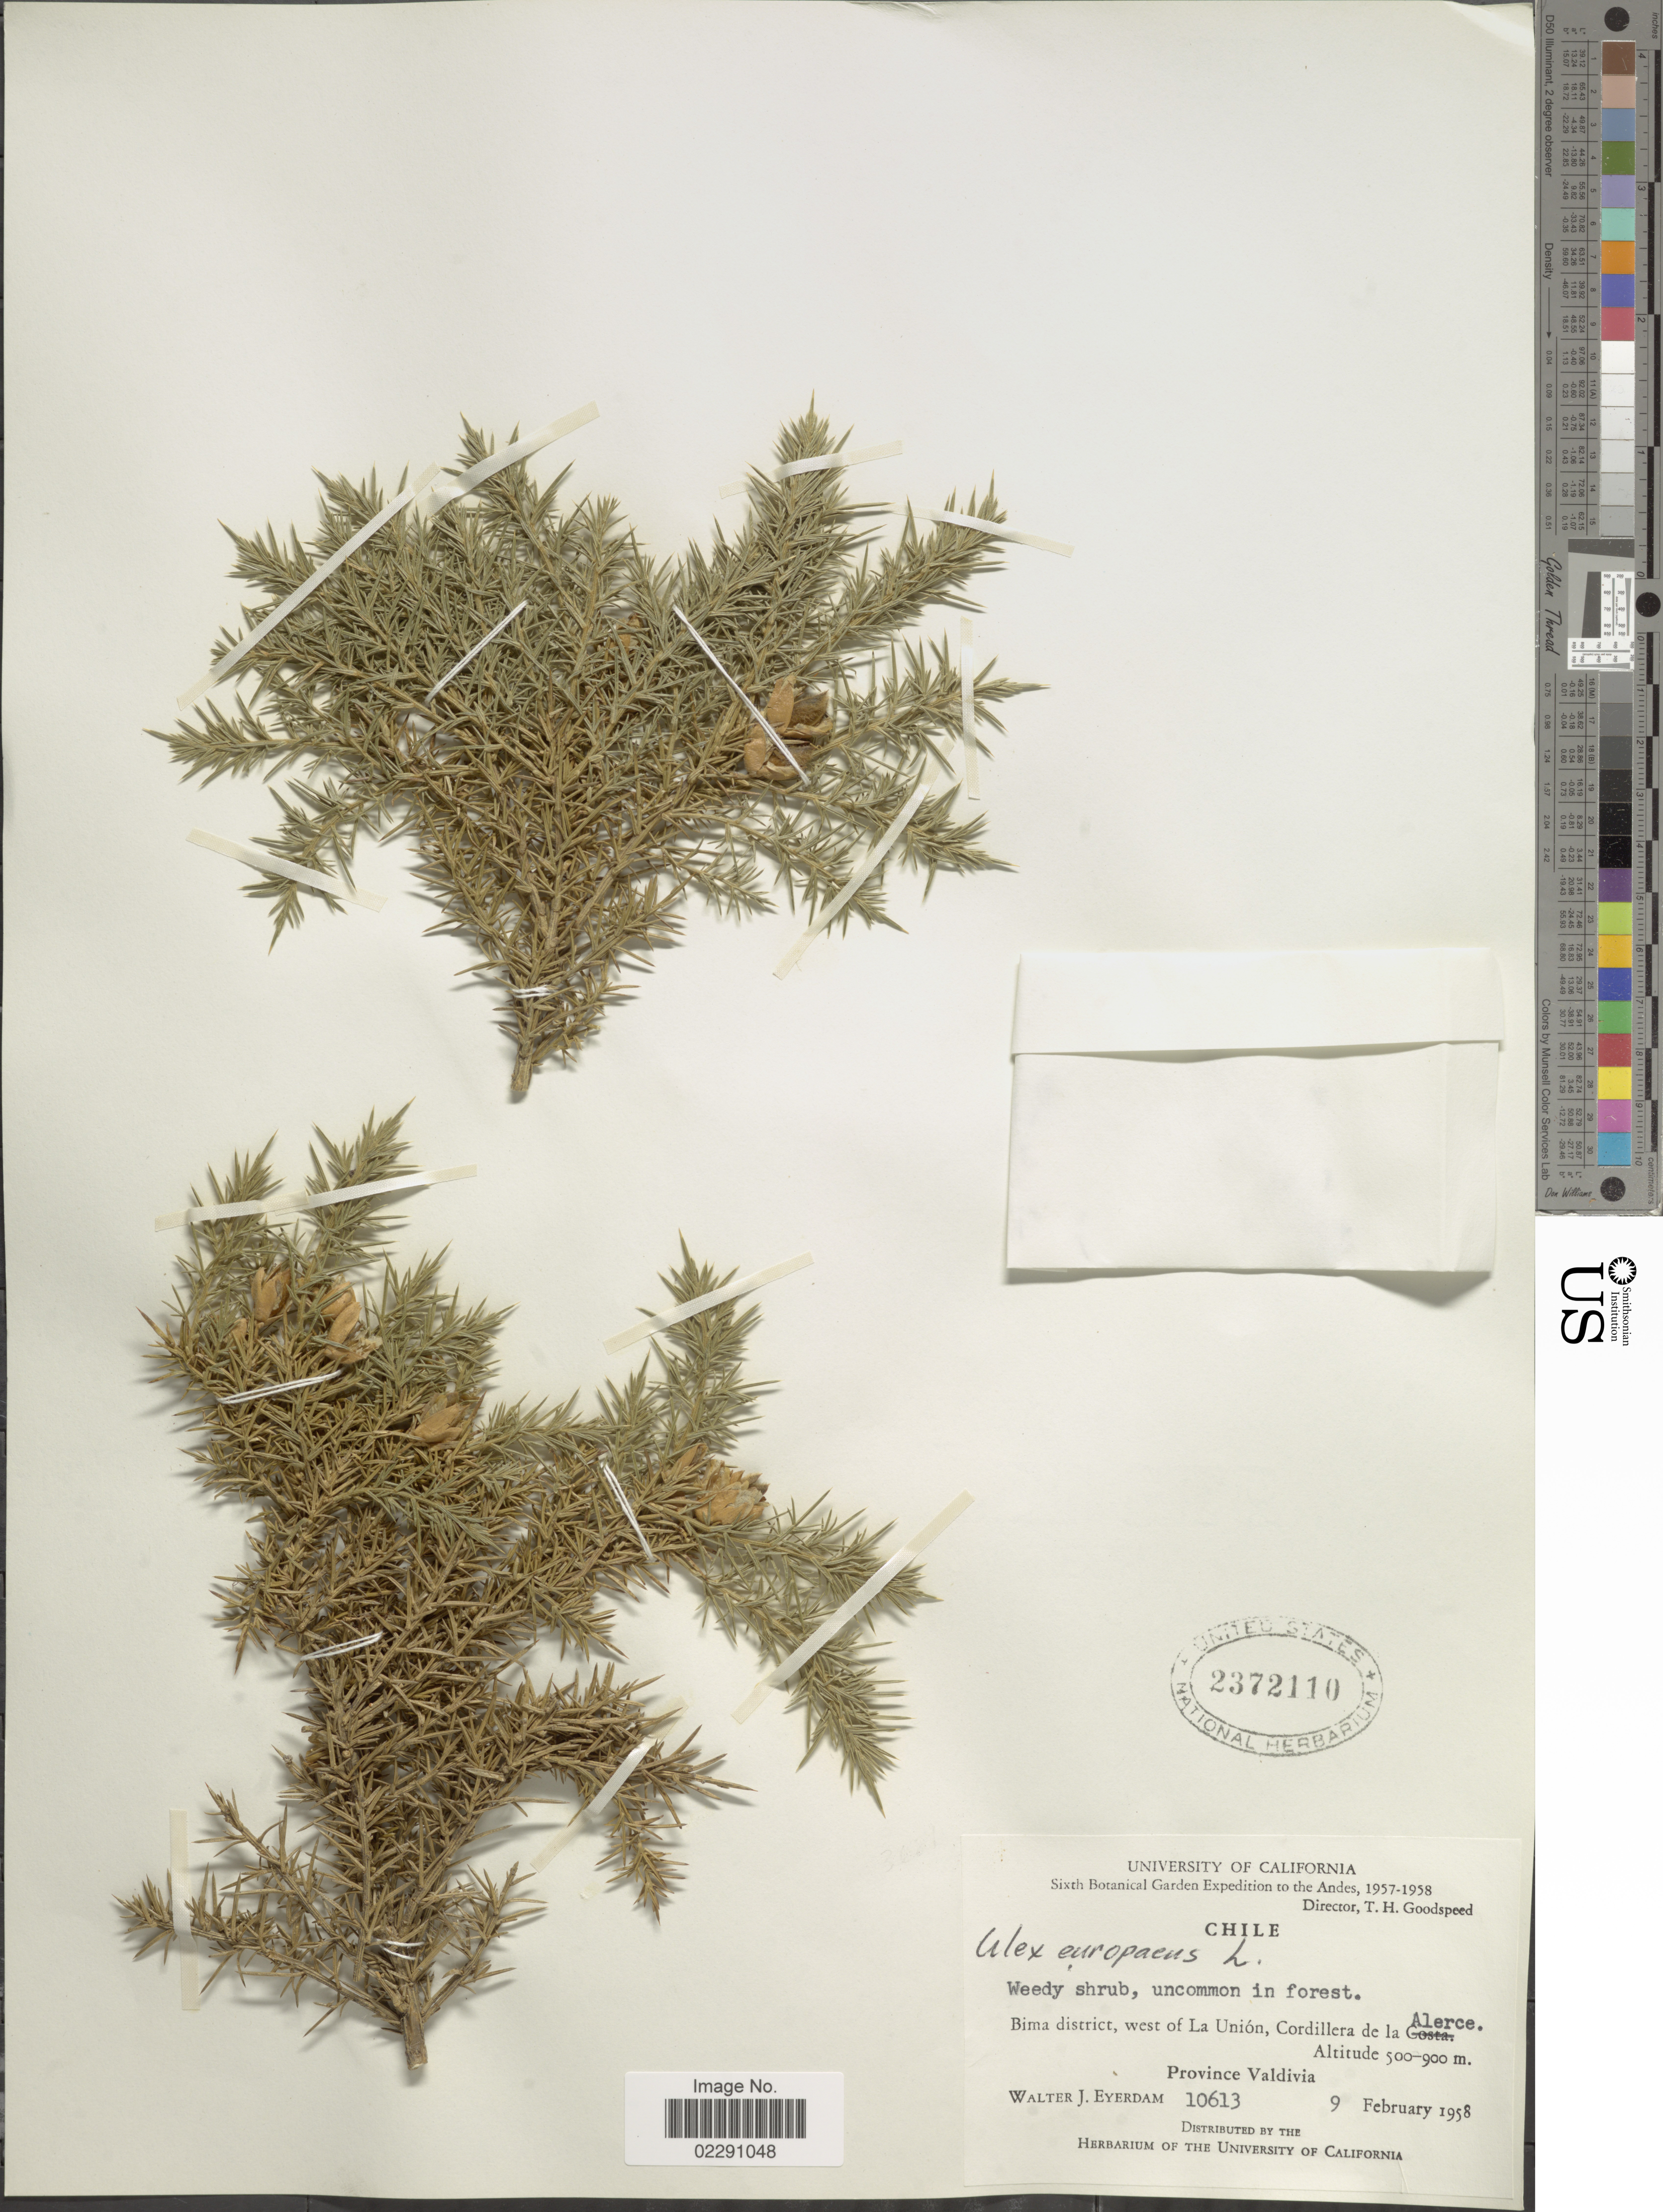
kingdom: Plantae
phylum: Tracheophyta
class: Magnoliopsida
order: Fabales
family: Fabaceae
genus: Ulex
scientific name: Ulex europaeus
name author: L.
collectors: W. J. Eyerdam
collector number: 10613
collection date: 1958-02-09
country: Chile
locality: Andes, Bima District, west of La Union, Cordillera de la Alerce, Province Valdivia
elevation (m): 500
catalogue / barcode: US 2372110